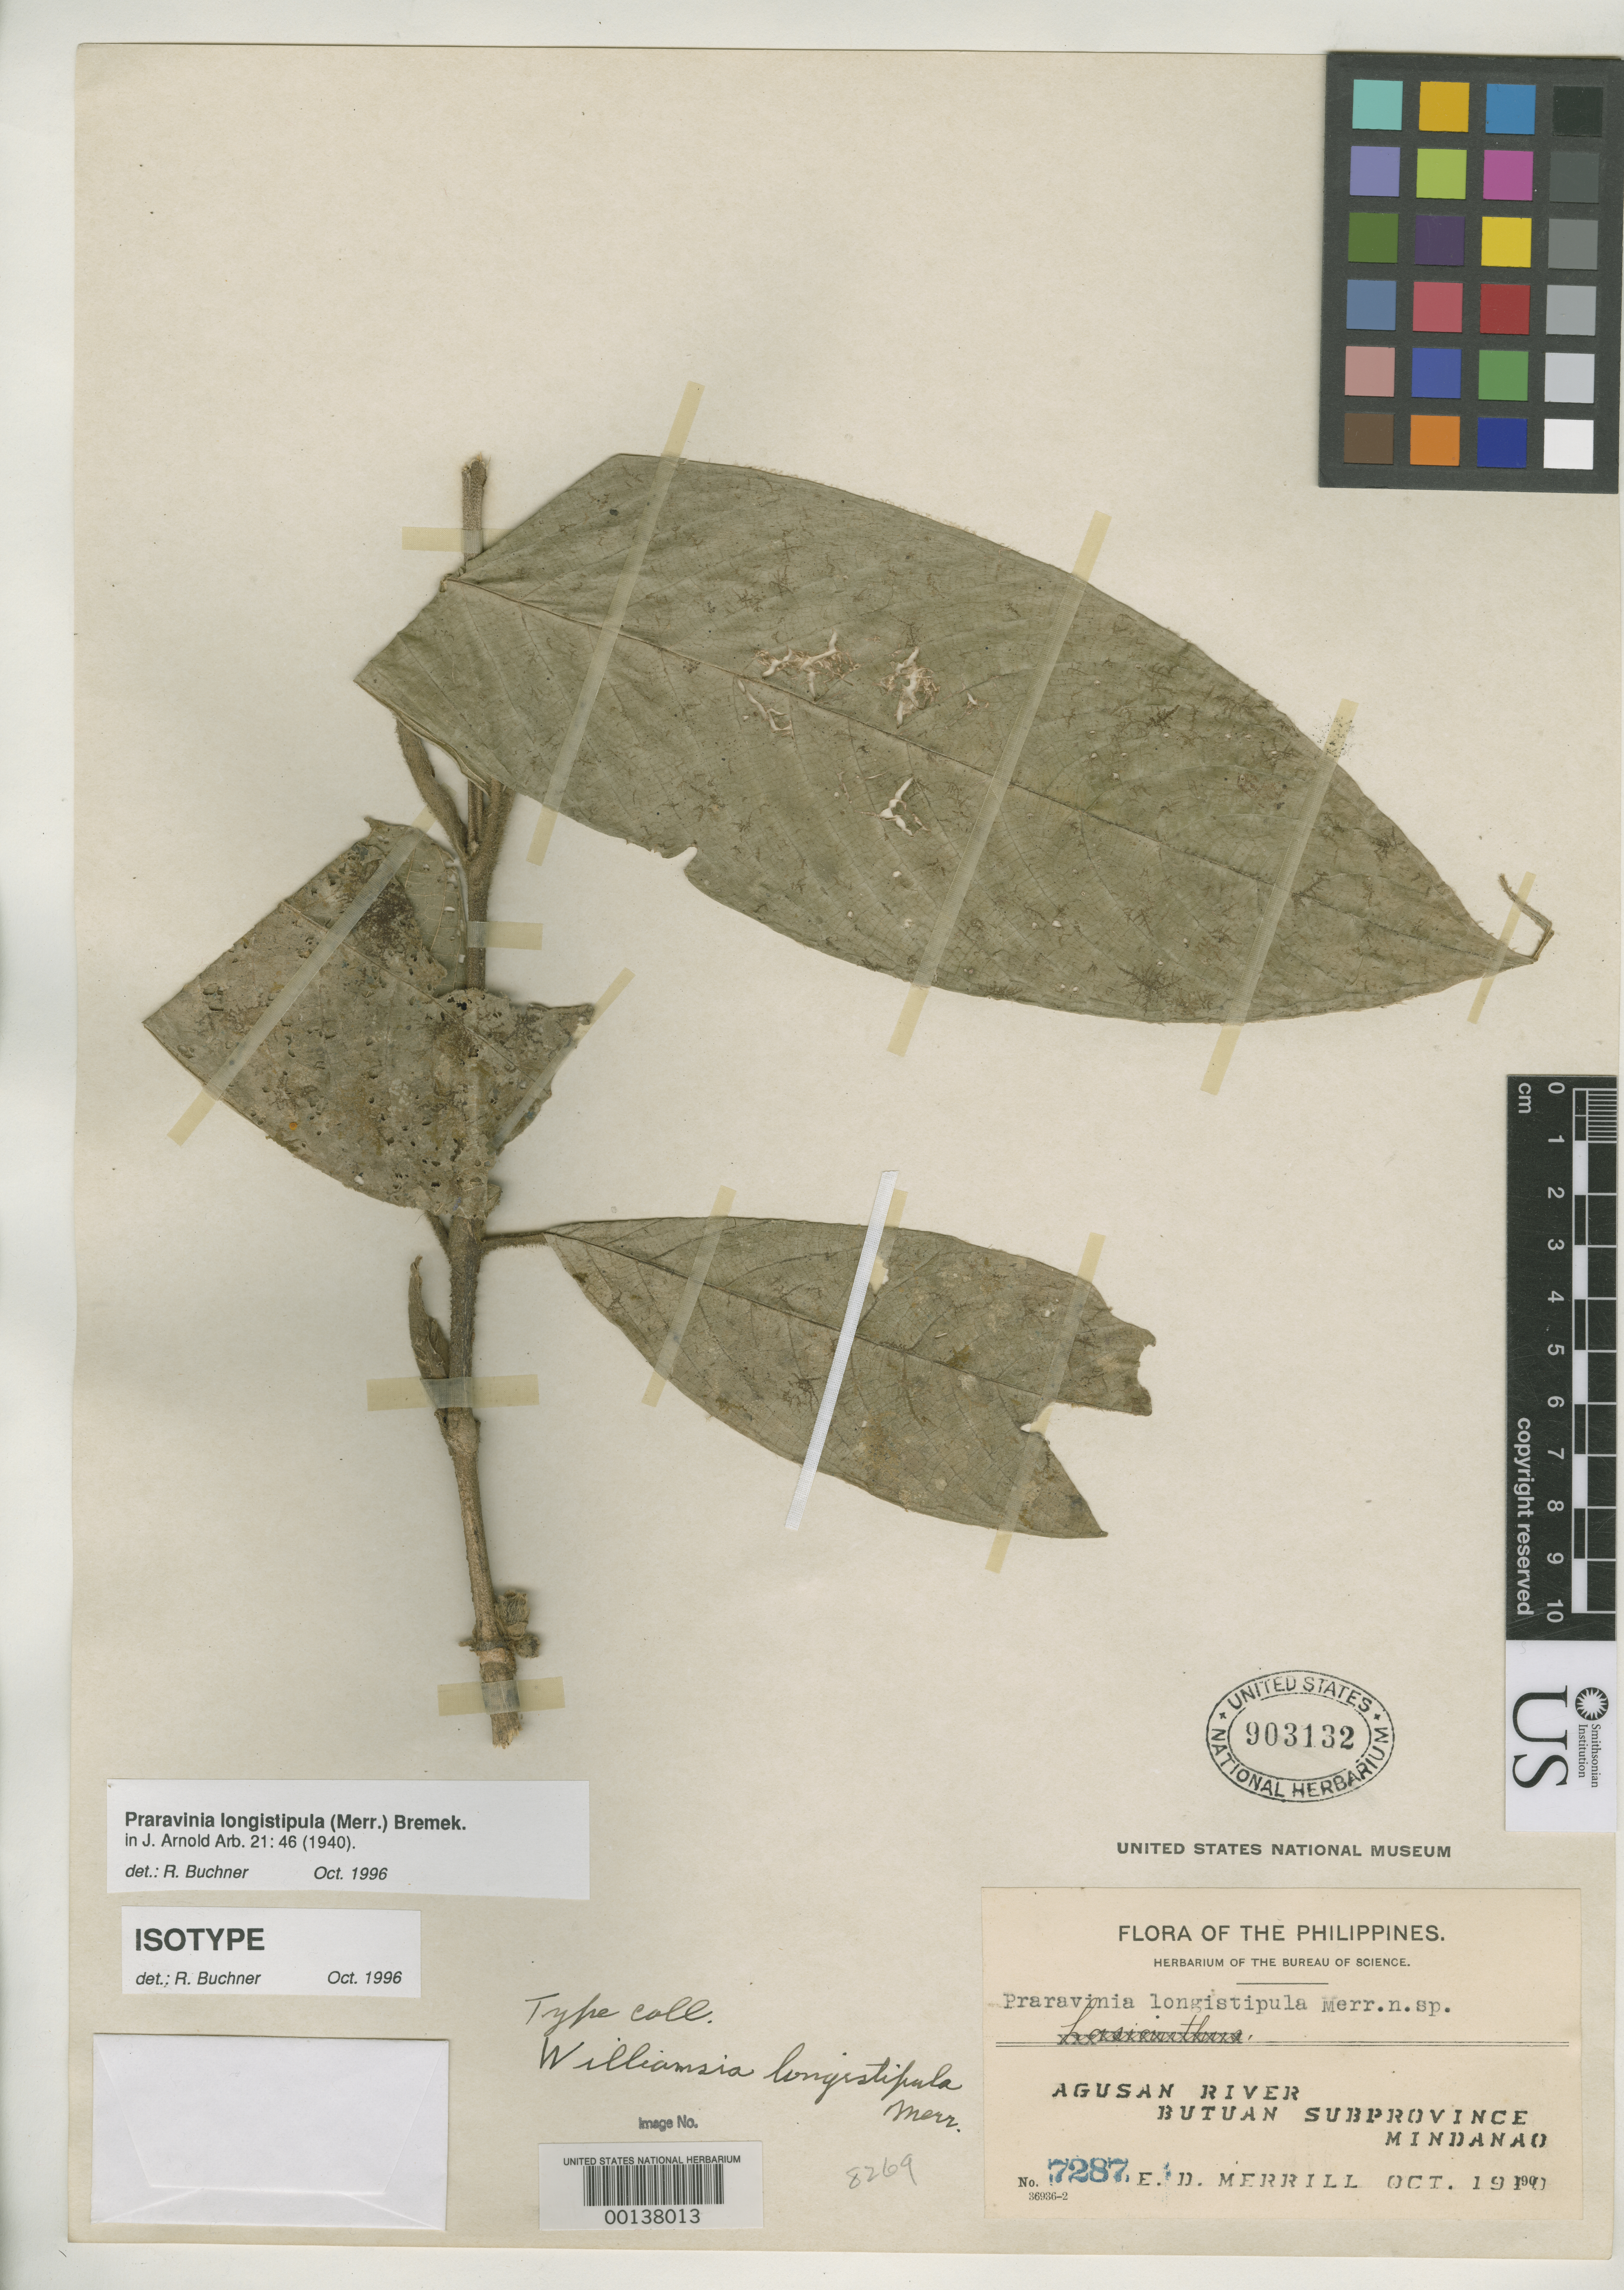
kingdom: Plantae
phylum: Tracheophyta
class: Magnoliopsida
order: Gentianales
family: Rubiaceae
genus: Williamsia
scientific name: Williamsia longistipula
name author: Merr.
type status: Isotype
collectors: E. D. Merrill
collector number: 7287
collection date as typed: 02 Oct 1910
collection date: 1910-10-02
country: Philippines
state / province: Caraga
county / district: Agusan del Norte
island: Mindanao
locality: Agusan River. Butuan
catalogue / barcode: US 903132